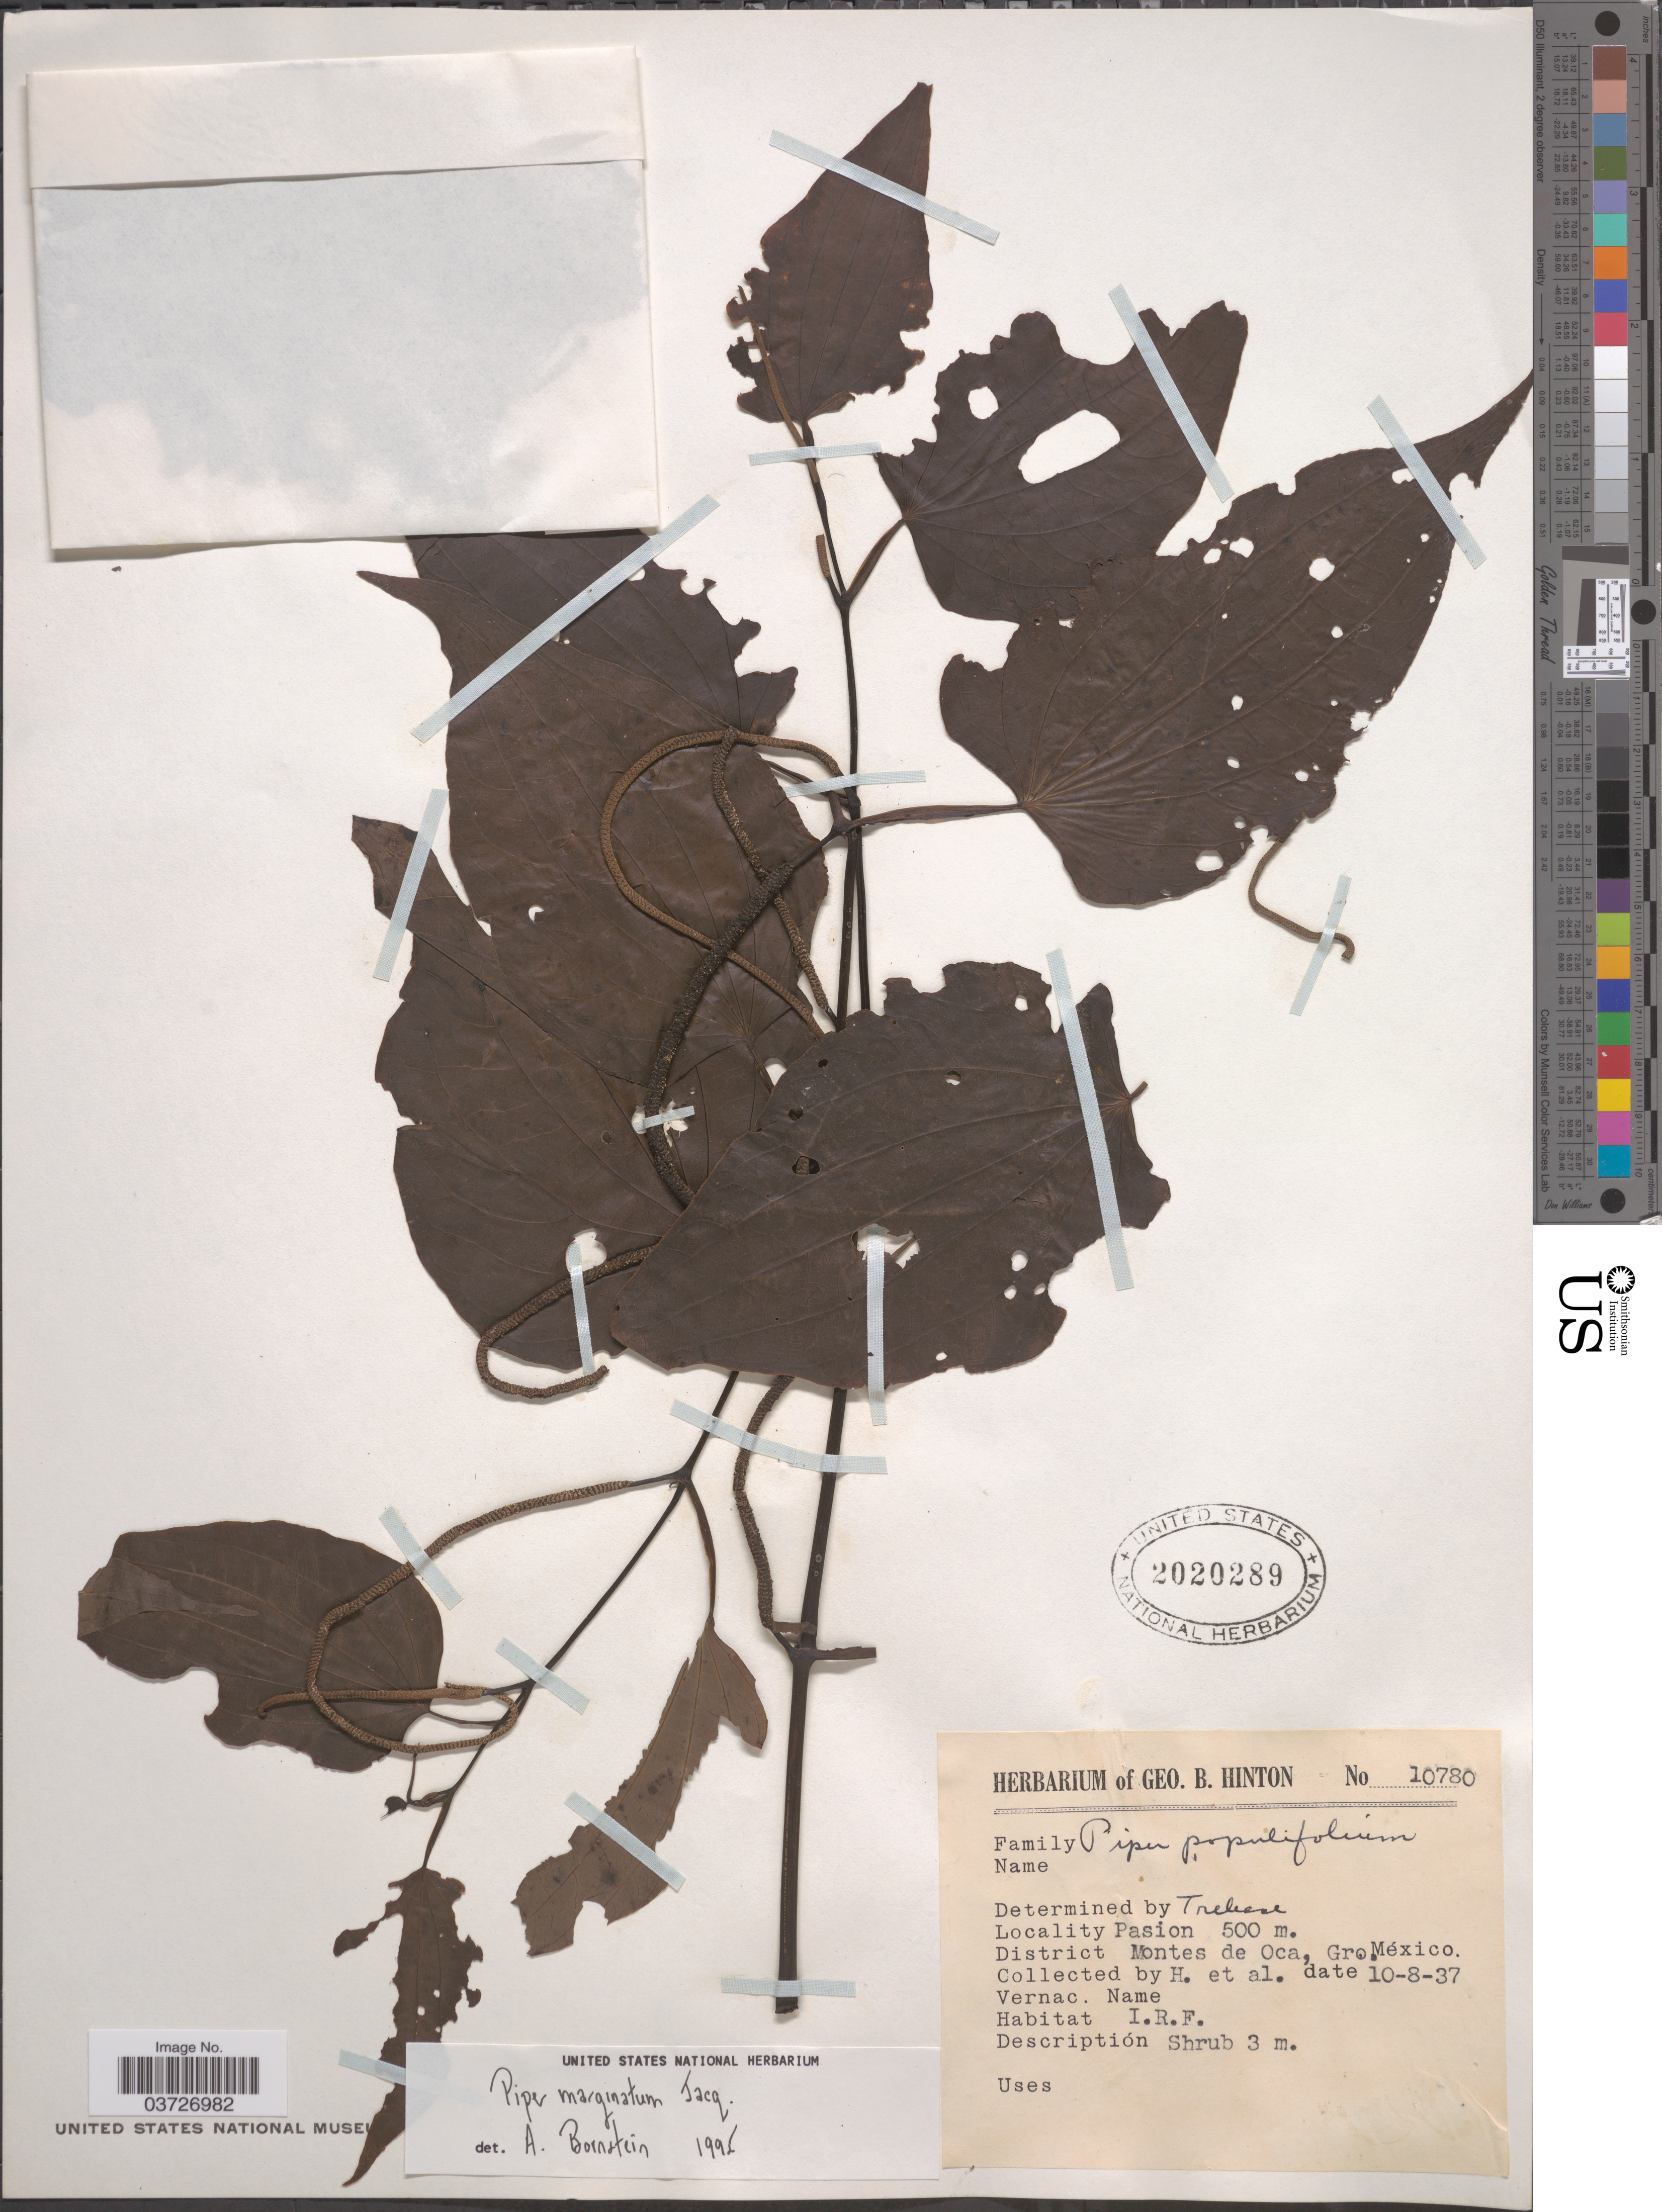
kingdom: Plantae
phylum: Tracheophyta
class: Magnoliopsida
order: Piperales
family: Piperaceae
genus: Piper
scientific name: Piper marginatum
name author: Jacq.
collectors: G. B. Hinton & et al.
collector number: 10780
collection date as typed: Transcribed d/m/y: 10/8/37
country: Mexico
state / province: Guerrero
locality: Pasion. District Montes de Oca.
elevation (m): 500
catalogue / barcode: US 2020289